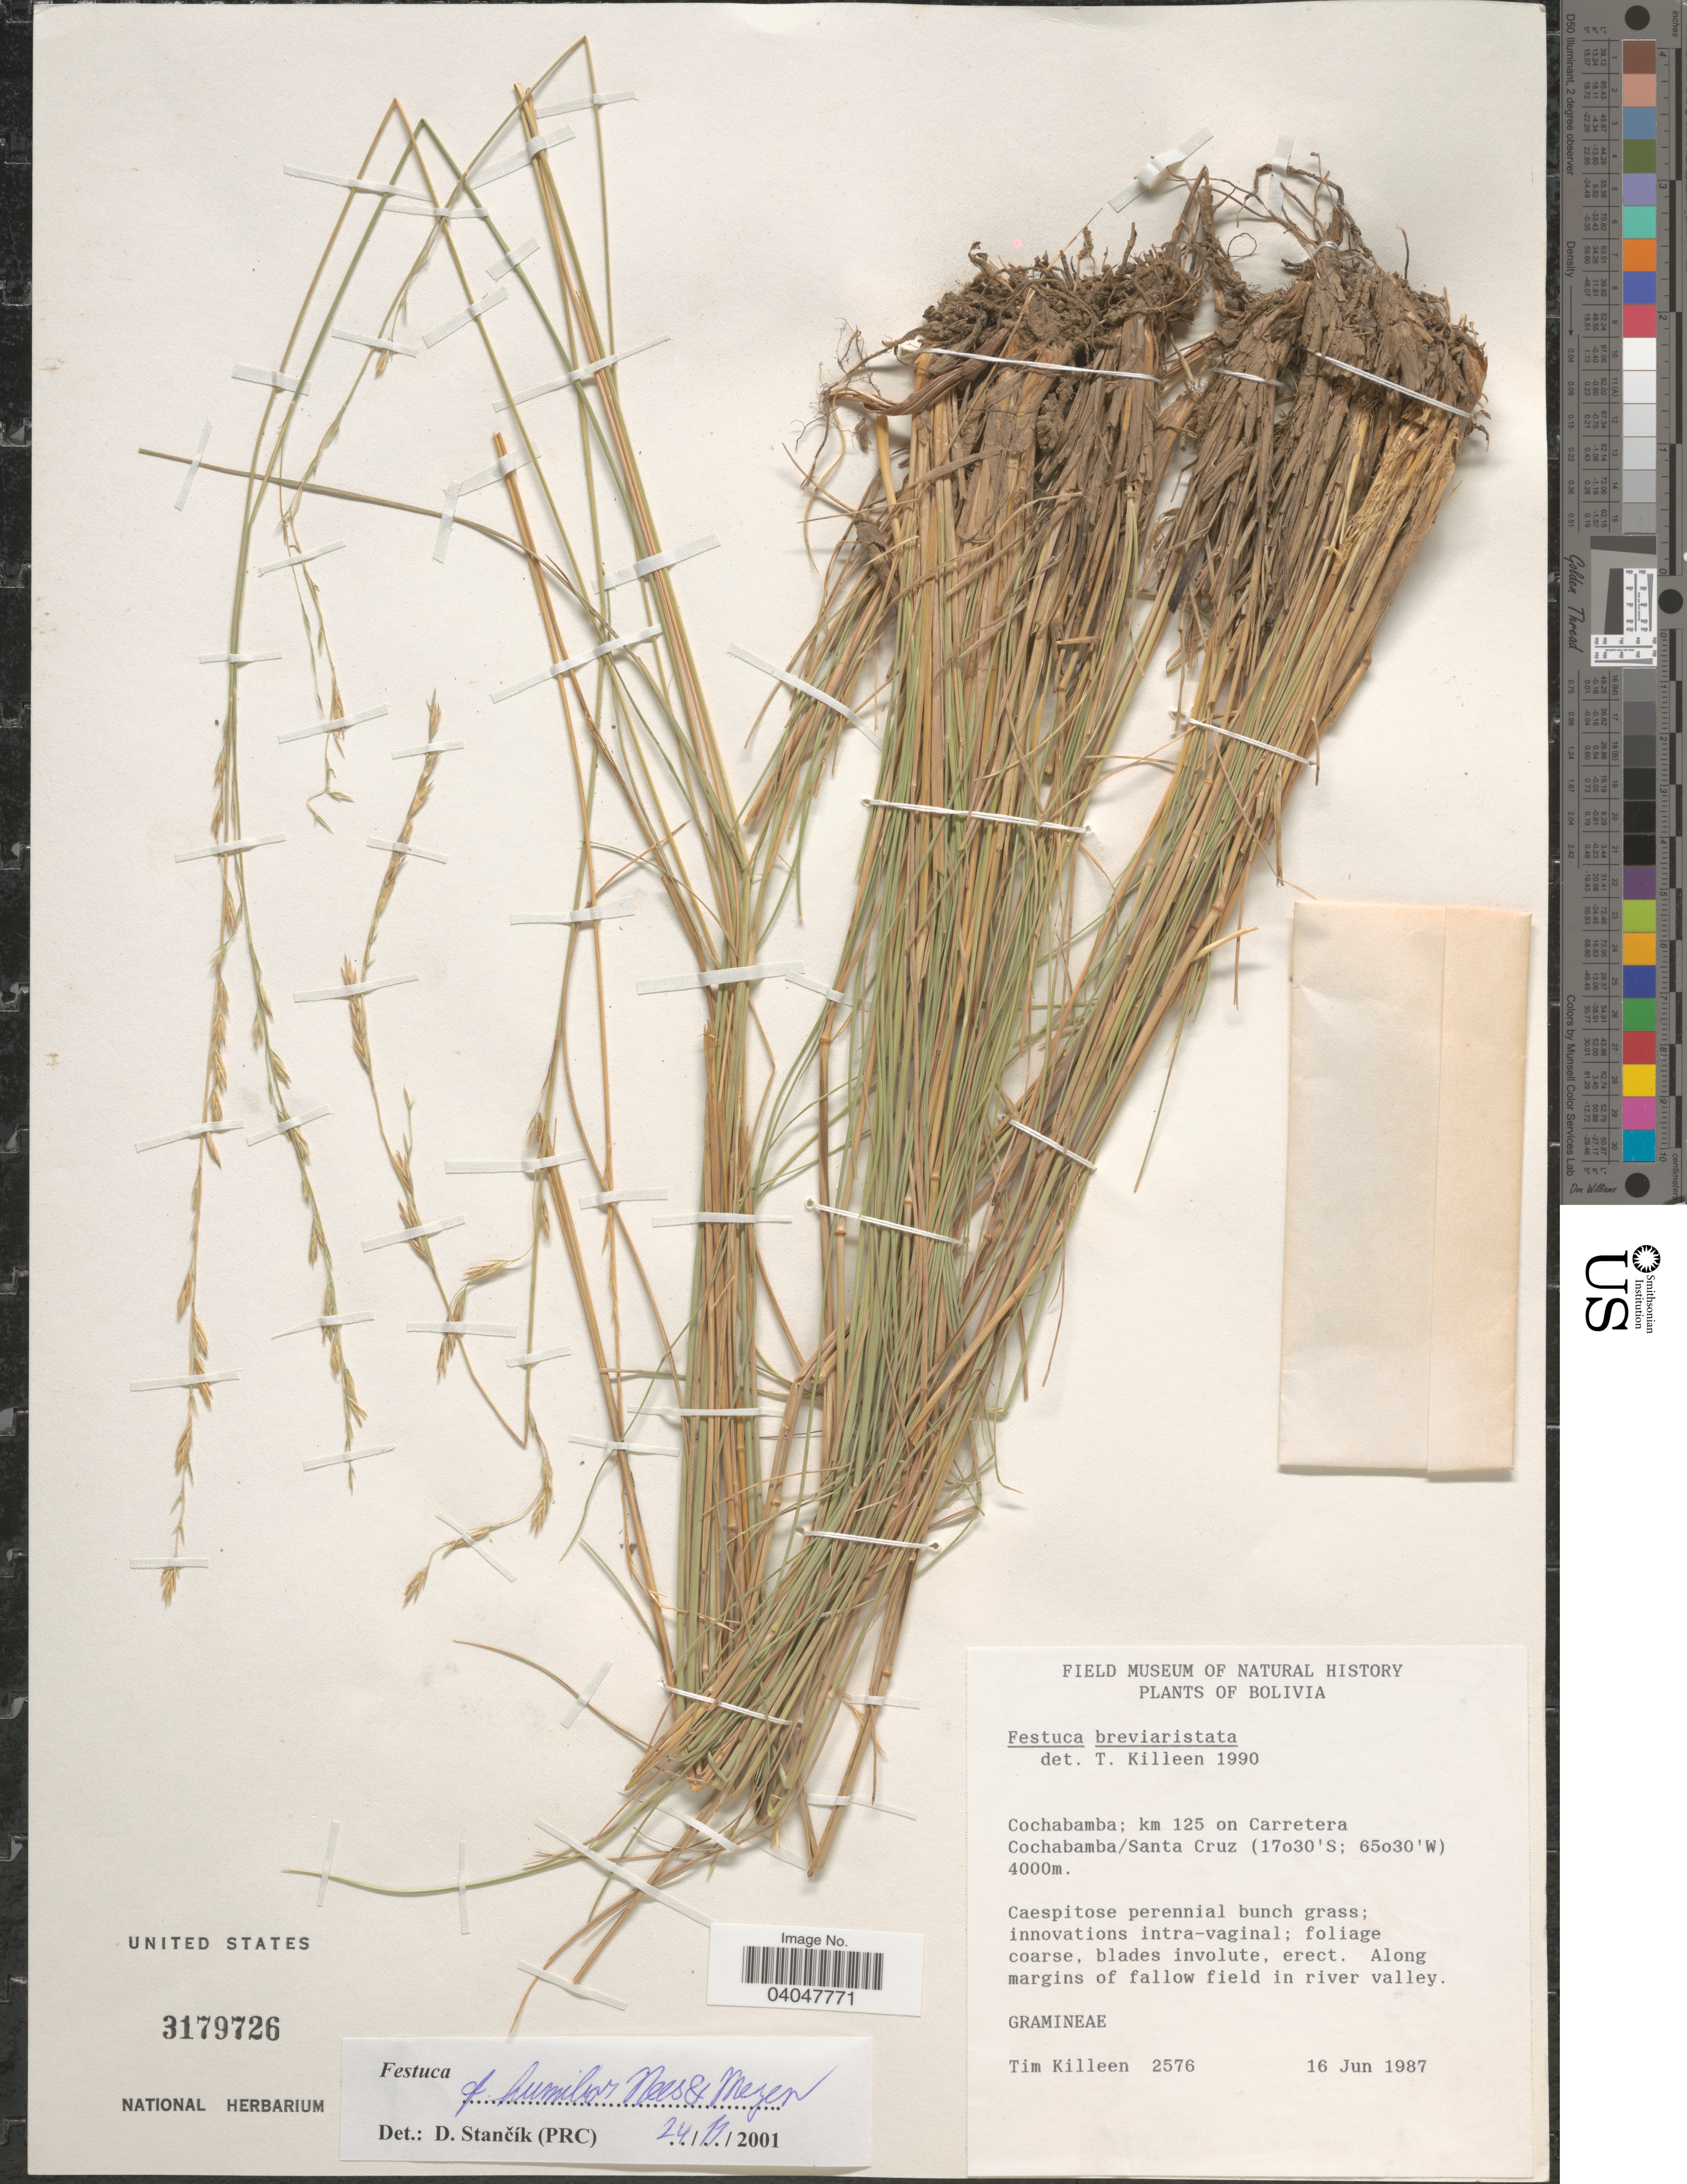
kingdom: Plantae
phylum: Tracheophyta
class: Liliopsida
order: Poales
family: Poaceae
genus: Festuca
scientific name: Festuca humilior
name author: Nees & Meyen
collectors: T. J. Killeen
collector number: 2576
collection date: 1987-06-16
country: Bolivia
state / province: Cochabamba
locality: Km 125 on carretera. Cochabamba/Santa Cruz.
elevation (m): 4000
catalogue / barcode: US 3179726